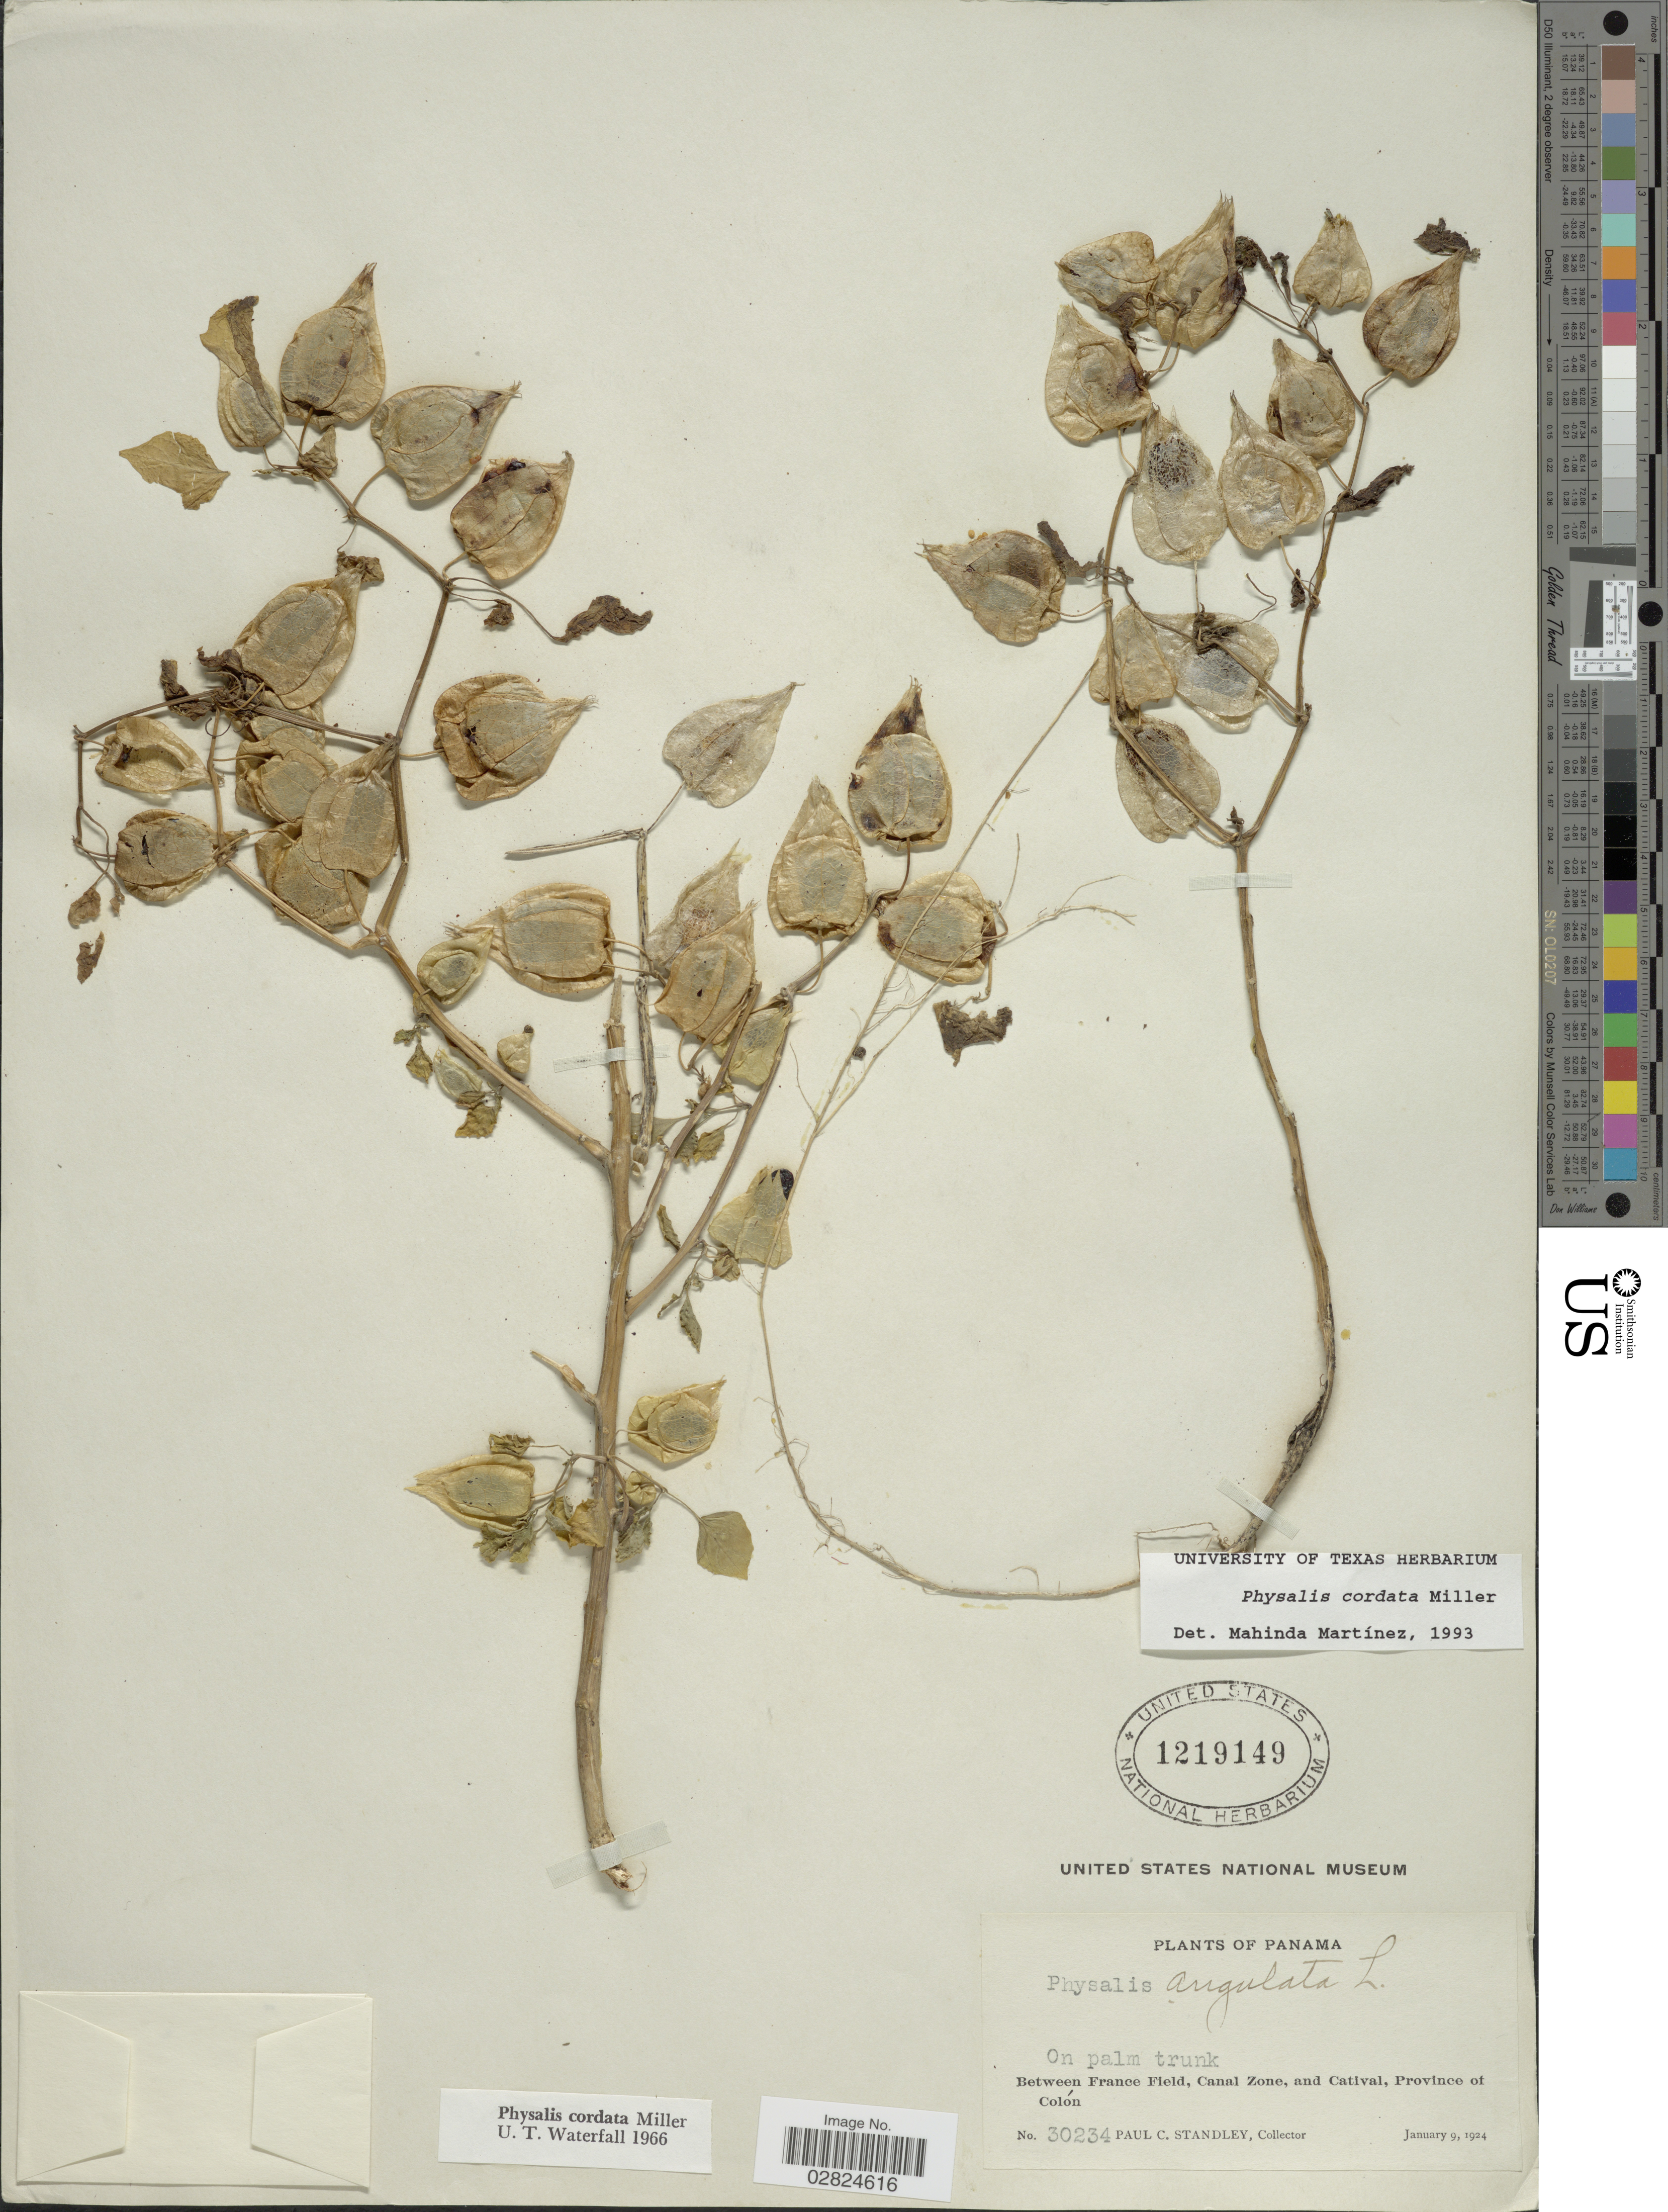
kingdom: Plantae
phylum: Tracheophyta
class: Magnoliopsida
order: Solanales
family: Solanaceae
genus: Physalis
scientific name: Physalis cordata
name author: Mill.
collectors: P. C. Standley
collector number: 30234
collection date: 1924-01-09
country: Panama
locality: On palm trunk, between France Field, Canal Zone, and Catival, Province of Colón.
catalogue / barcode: US 1219149